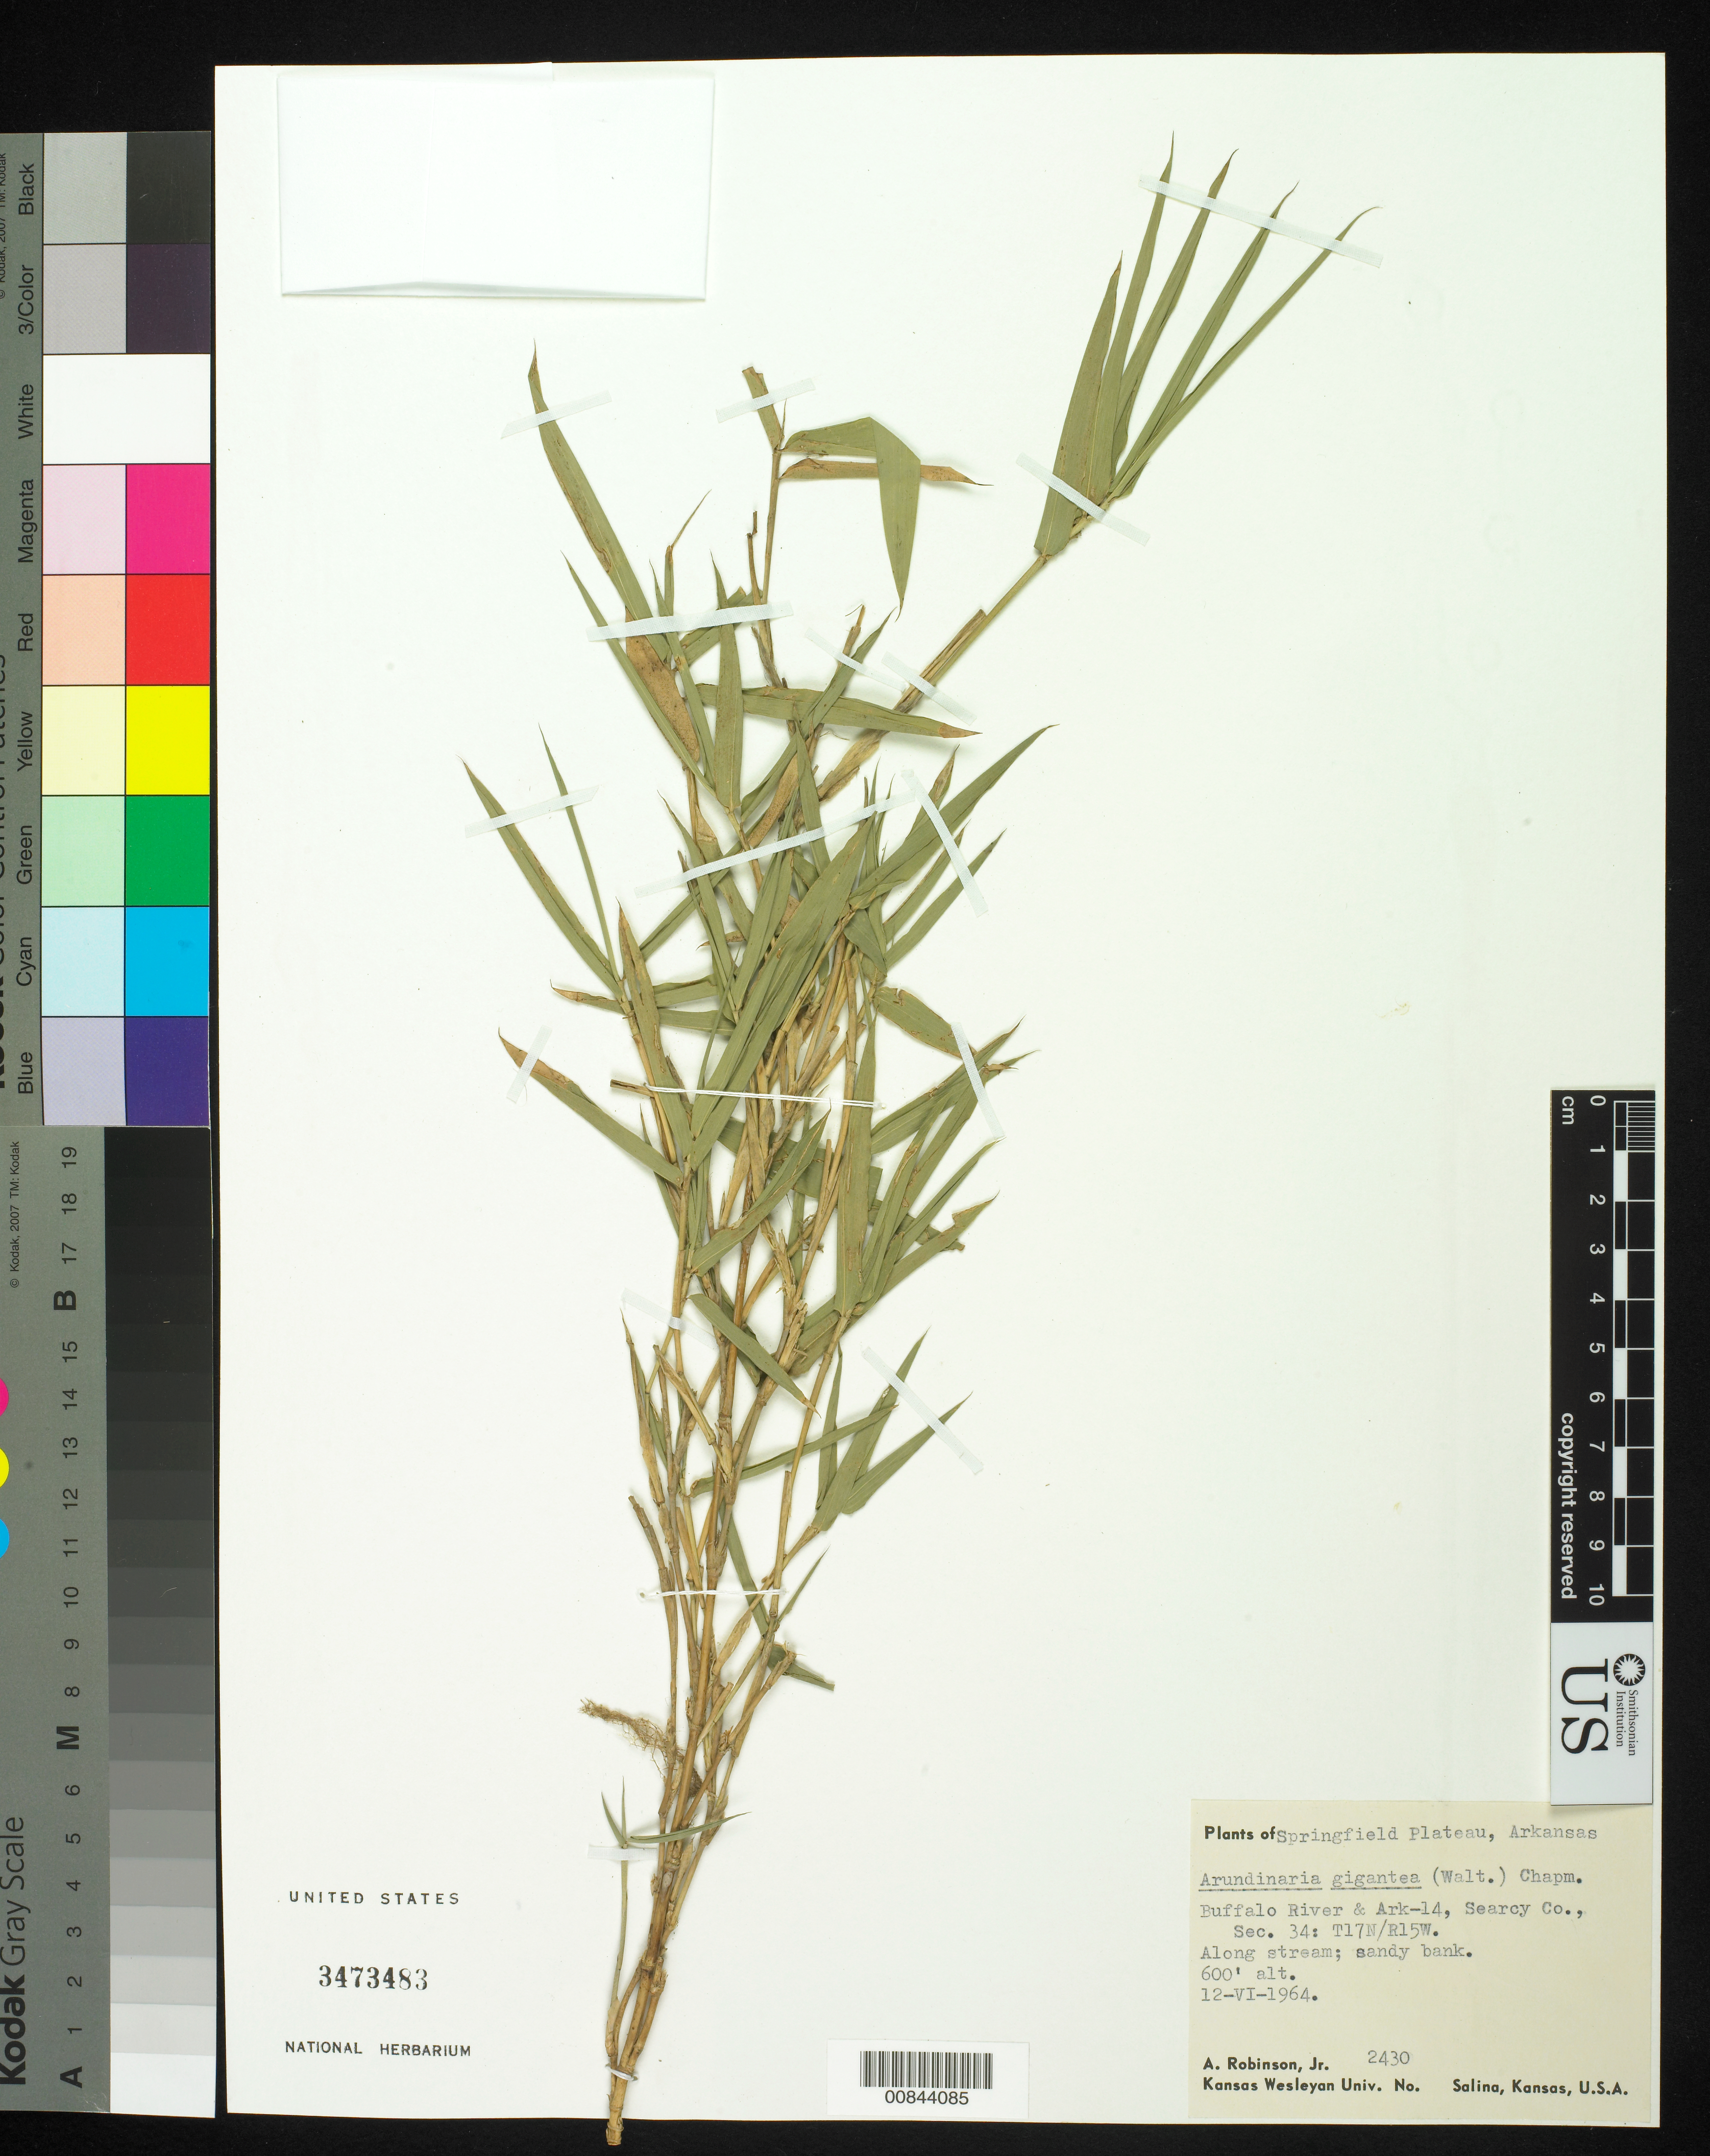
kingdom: Plantae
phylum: Tracheophyta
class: Liliopsida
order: Poales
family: Poaceae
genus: Arundinaria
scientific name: Arundinaria gigantea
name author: (Walter) Muhl.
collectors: A. Robinson Jr.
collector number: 2430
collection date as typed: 12 Jun 1964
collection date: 1964-06-12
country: United States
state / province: Arkansas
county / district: Searcy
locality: Buffalo River and Ark-14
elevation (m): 183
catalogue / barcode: US 3473483